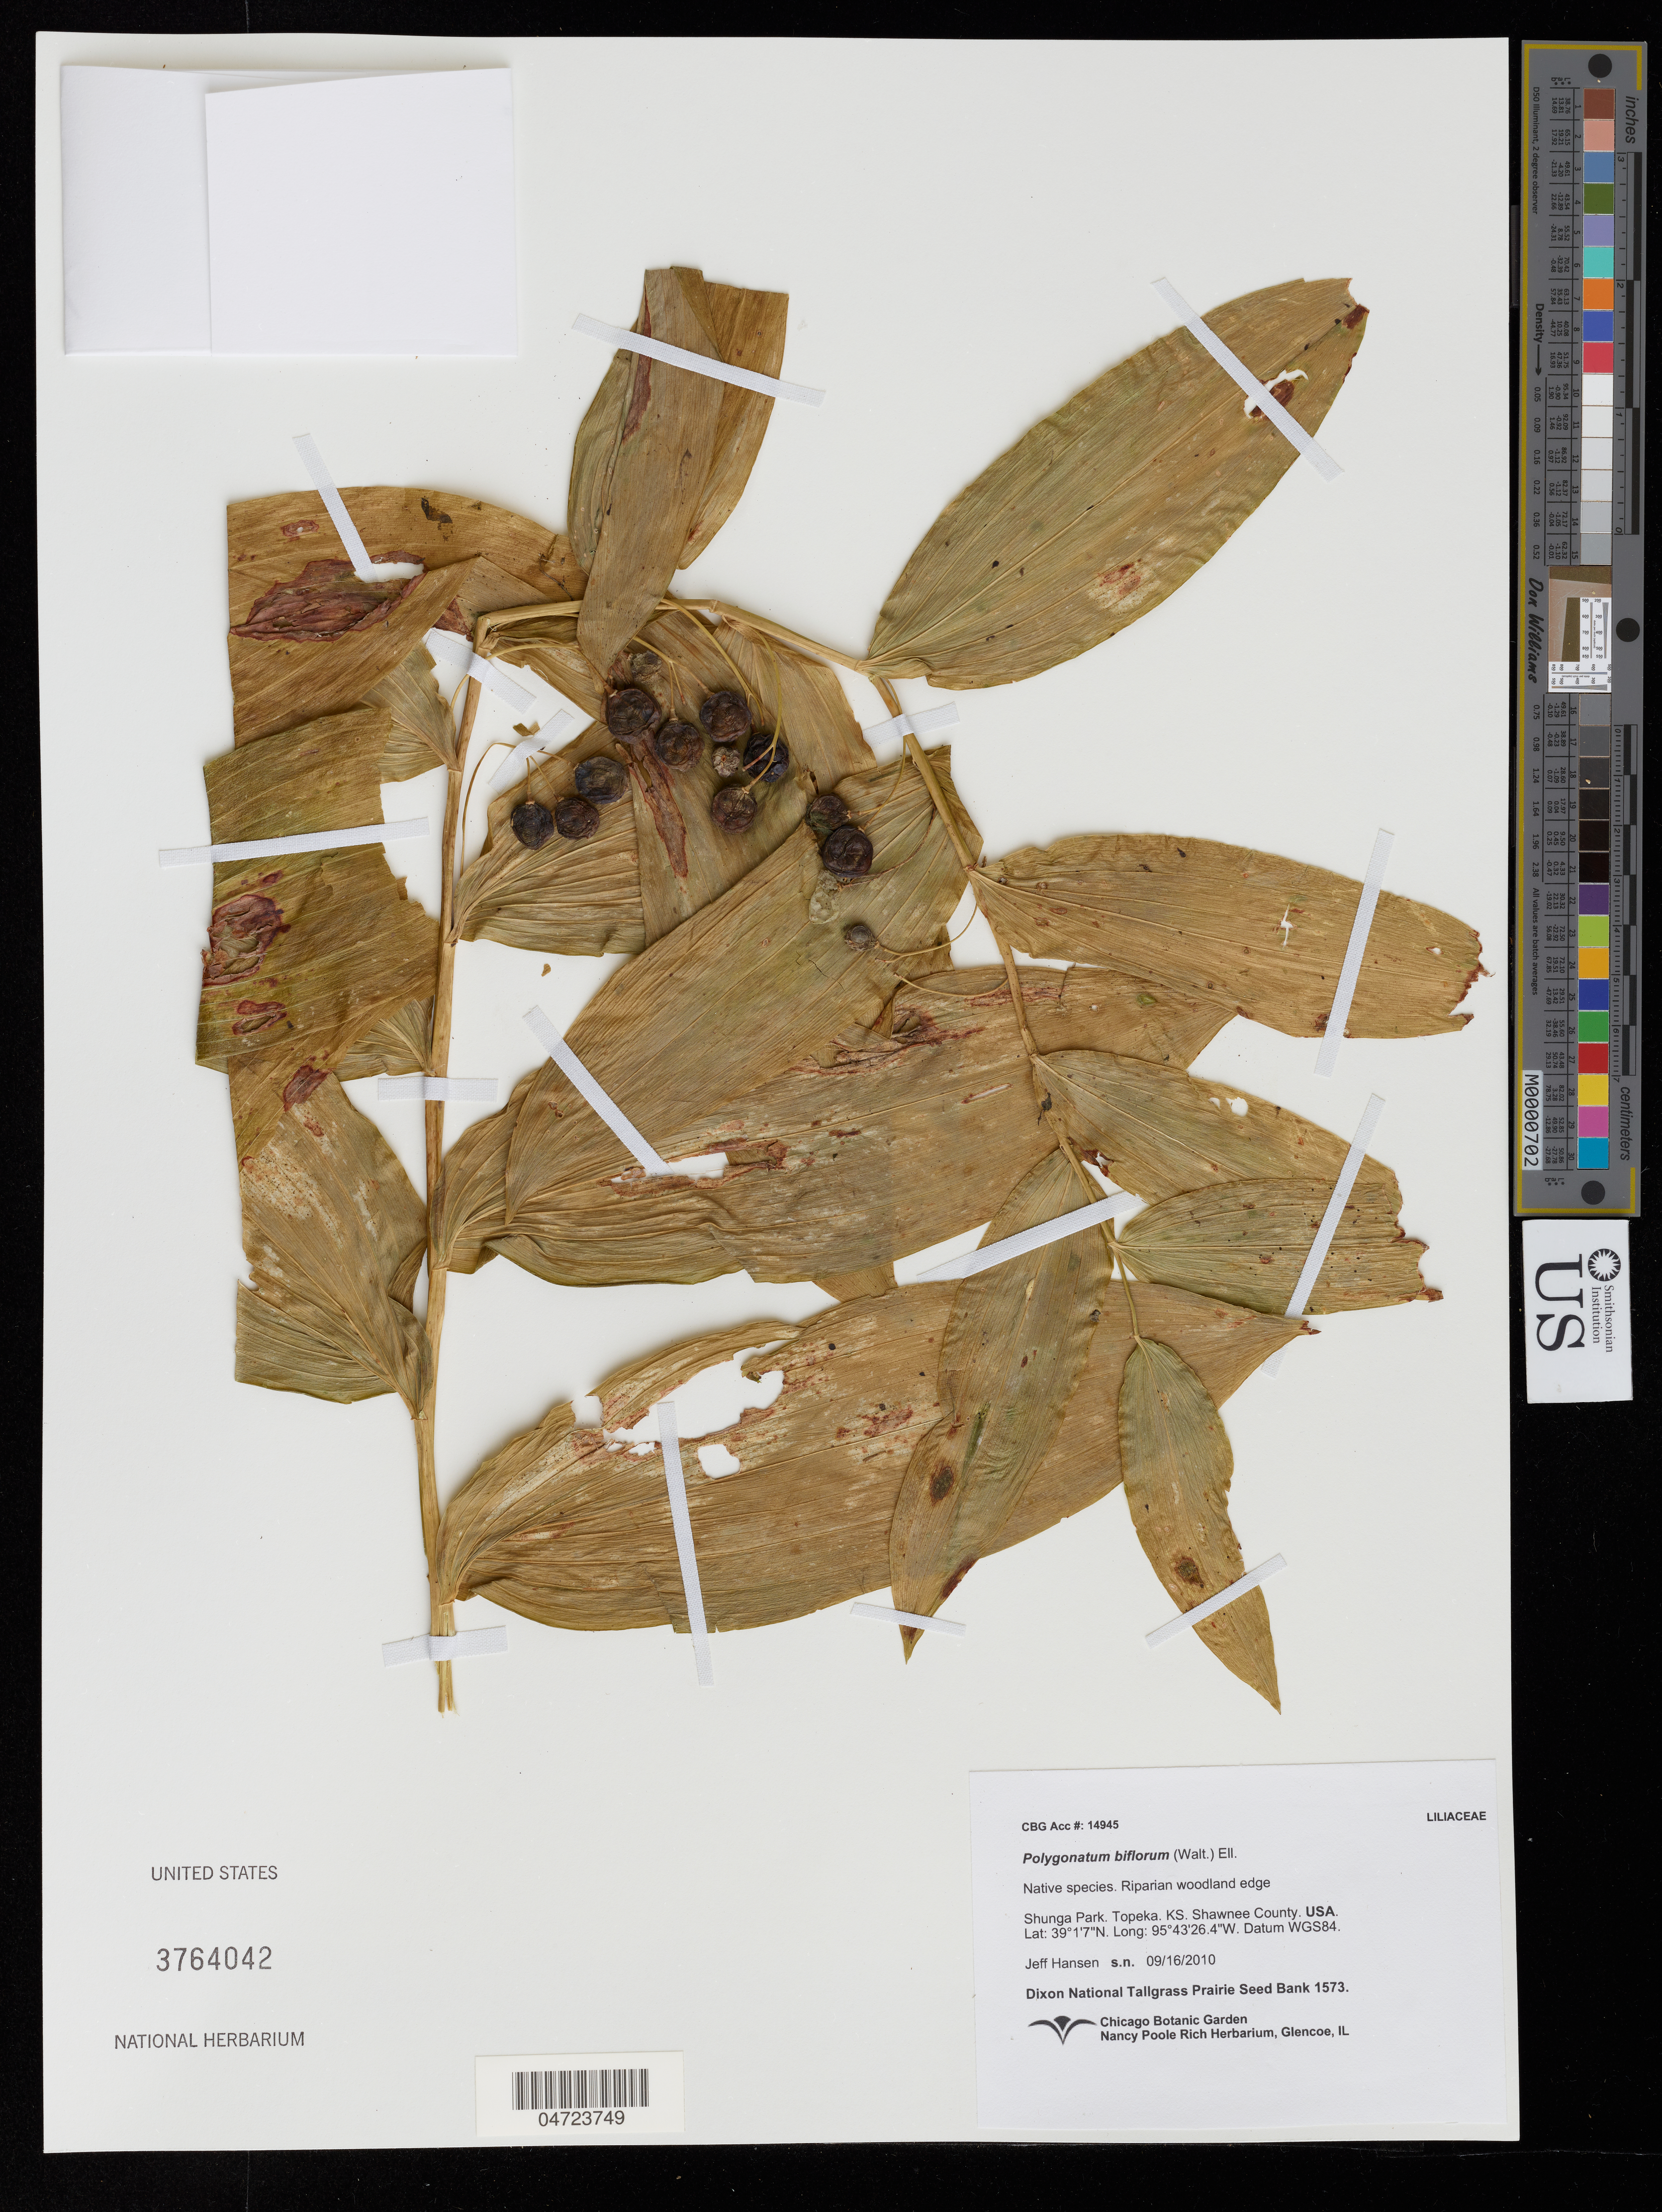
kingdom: Plantae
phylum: Tracheophyta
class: Liliopsida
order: Asparagales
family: Asparagaceae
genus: Polygonatum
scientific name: Polygonatum biflorum var. commutatum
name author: (Schult. f.) Morong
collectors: J. Hansen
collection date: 2010-09-16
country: United States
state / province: Kansas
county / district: Shawnee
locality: Shunga Park. Topeka. Shawnee County.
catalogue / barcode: US 3764042